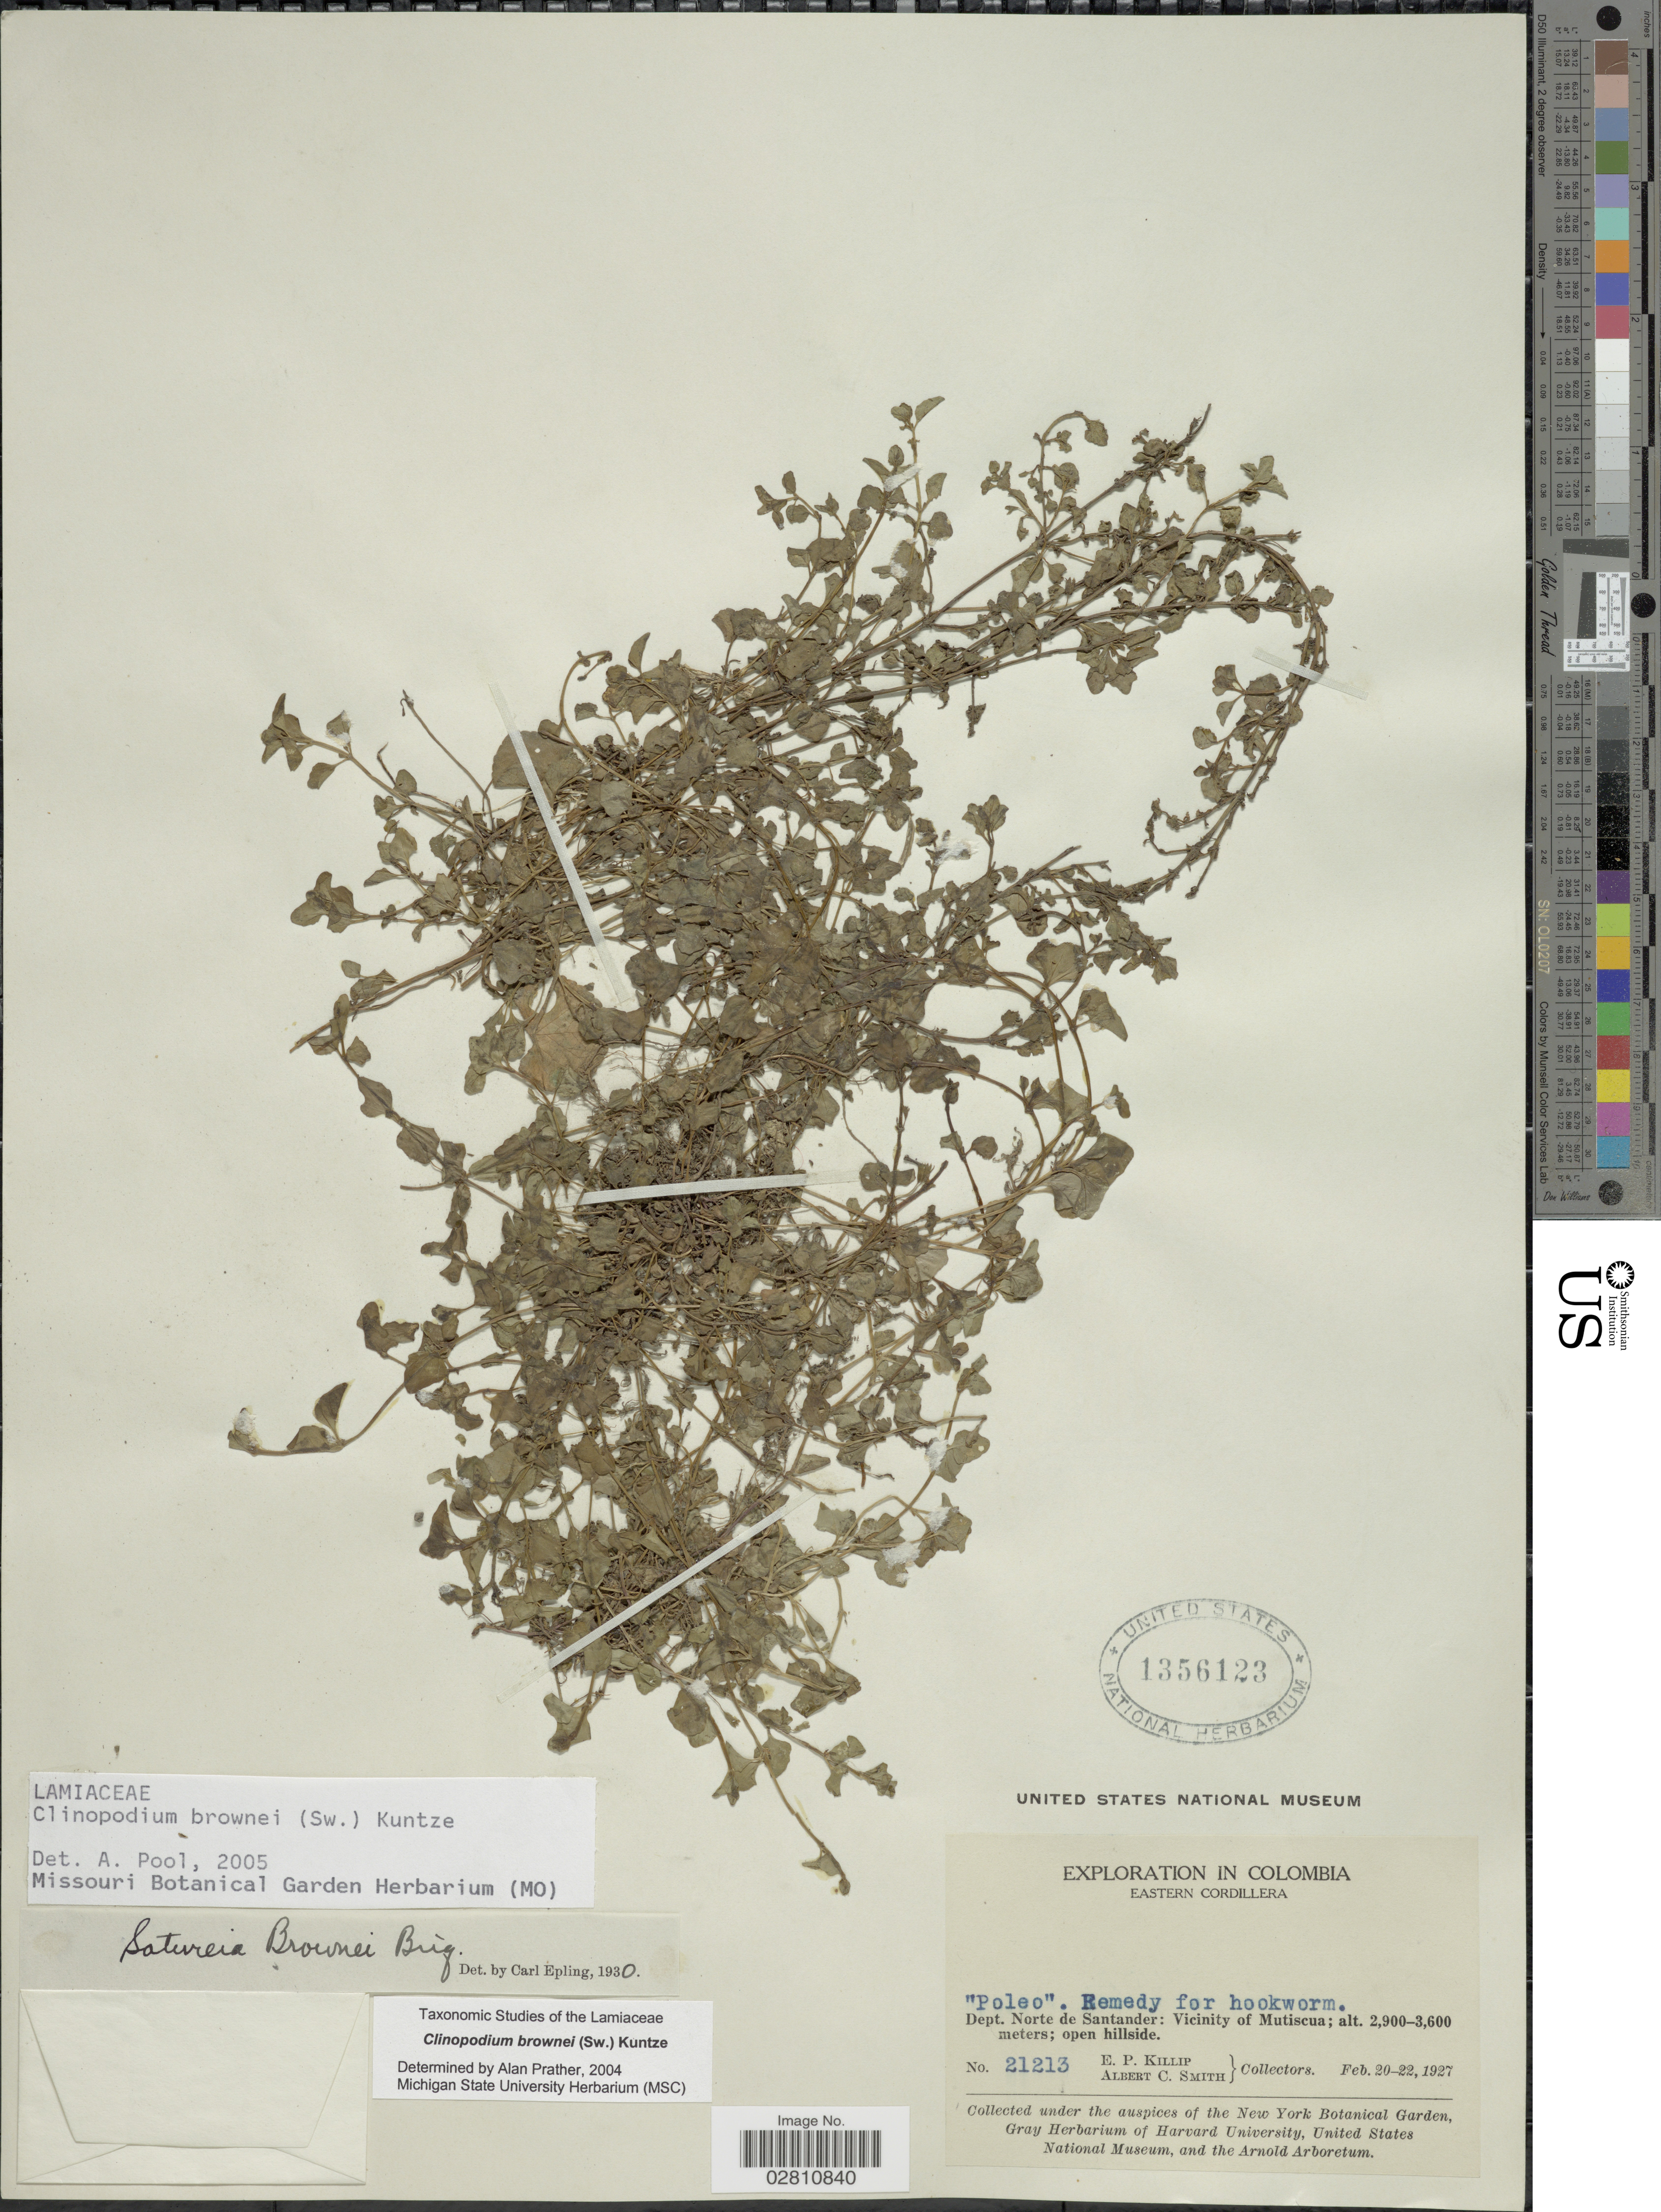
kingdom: Plantae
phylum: Tracheophyta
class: Magnoliopsida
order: Lamiales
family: Lamiaceae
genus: Clinopodium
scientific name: Clinopodium brownei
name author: (Sw.) Kuntze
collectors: E. P. Killip & A. C. Smith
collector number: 21213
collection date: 1927-02-20/1927-02-22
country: Colombia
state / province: Norte de Santander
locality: Eastern Cordillera, Dept. Norte de Santander: Vicinity of Mutiscua.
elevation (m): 2900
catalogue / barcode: US 1356123